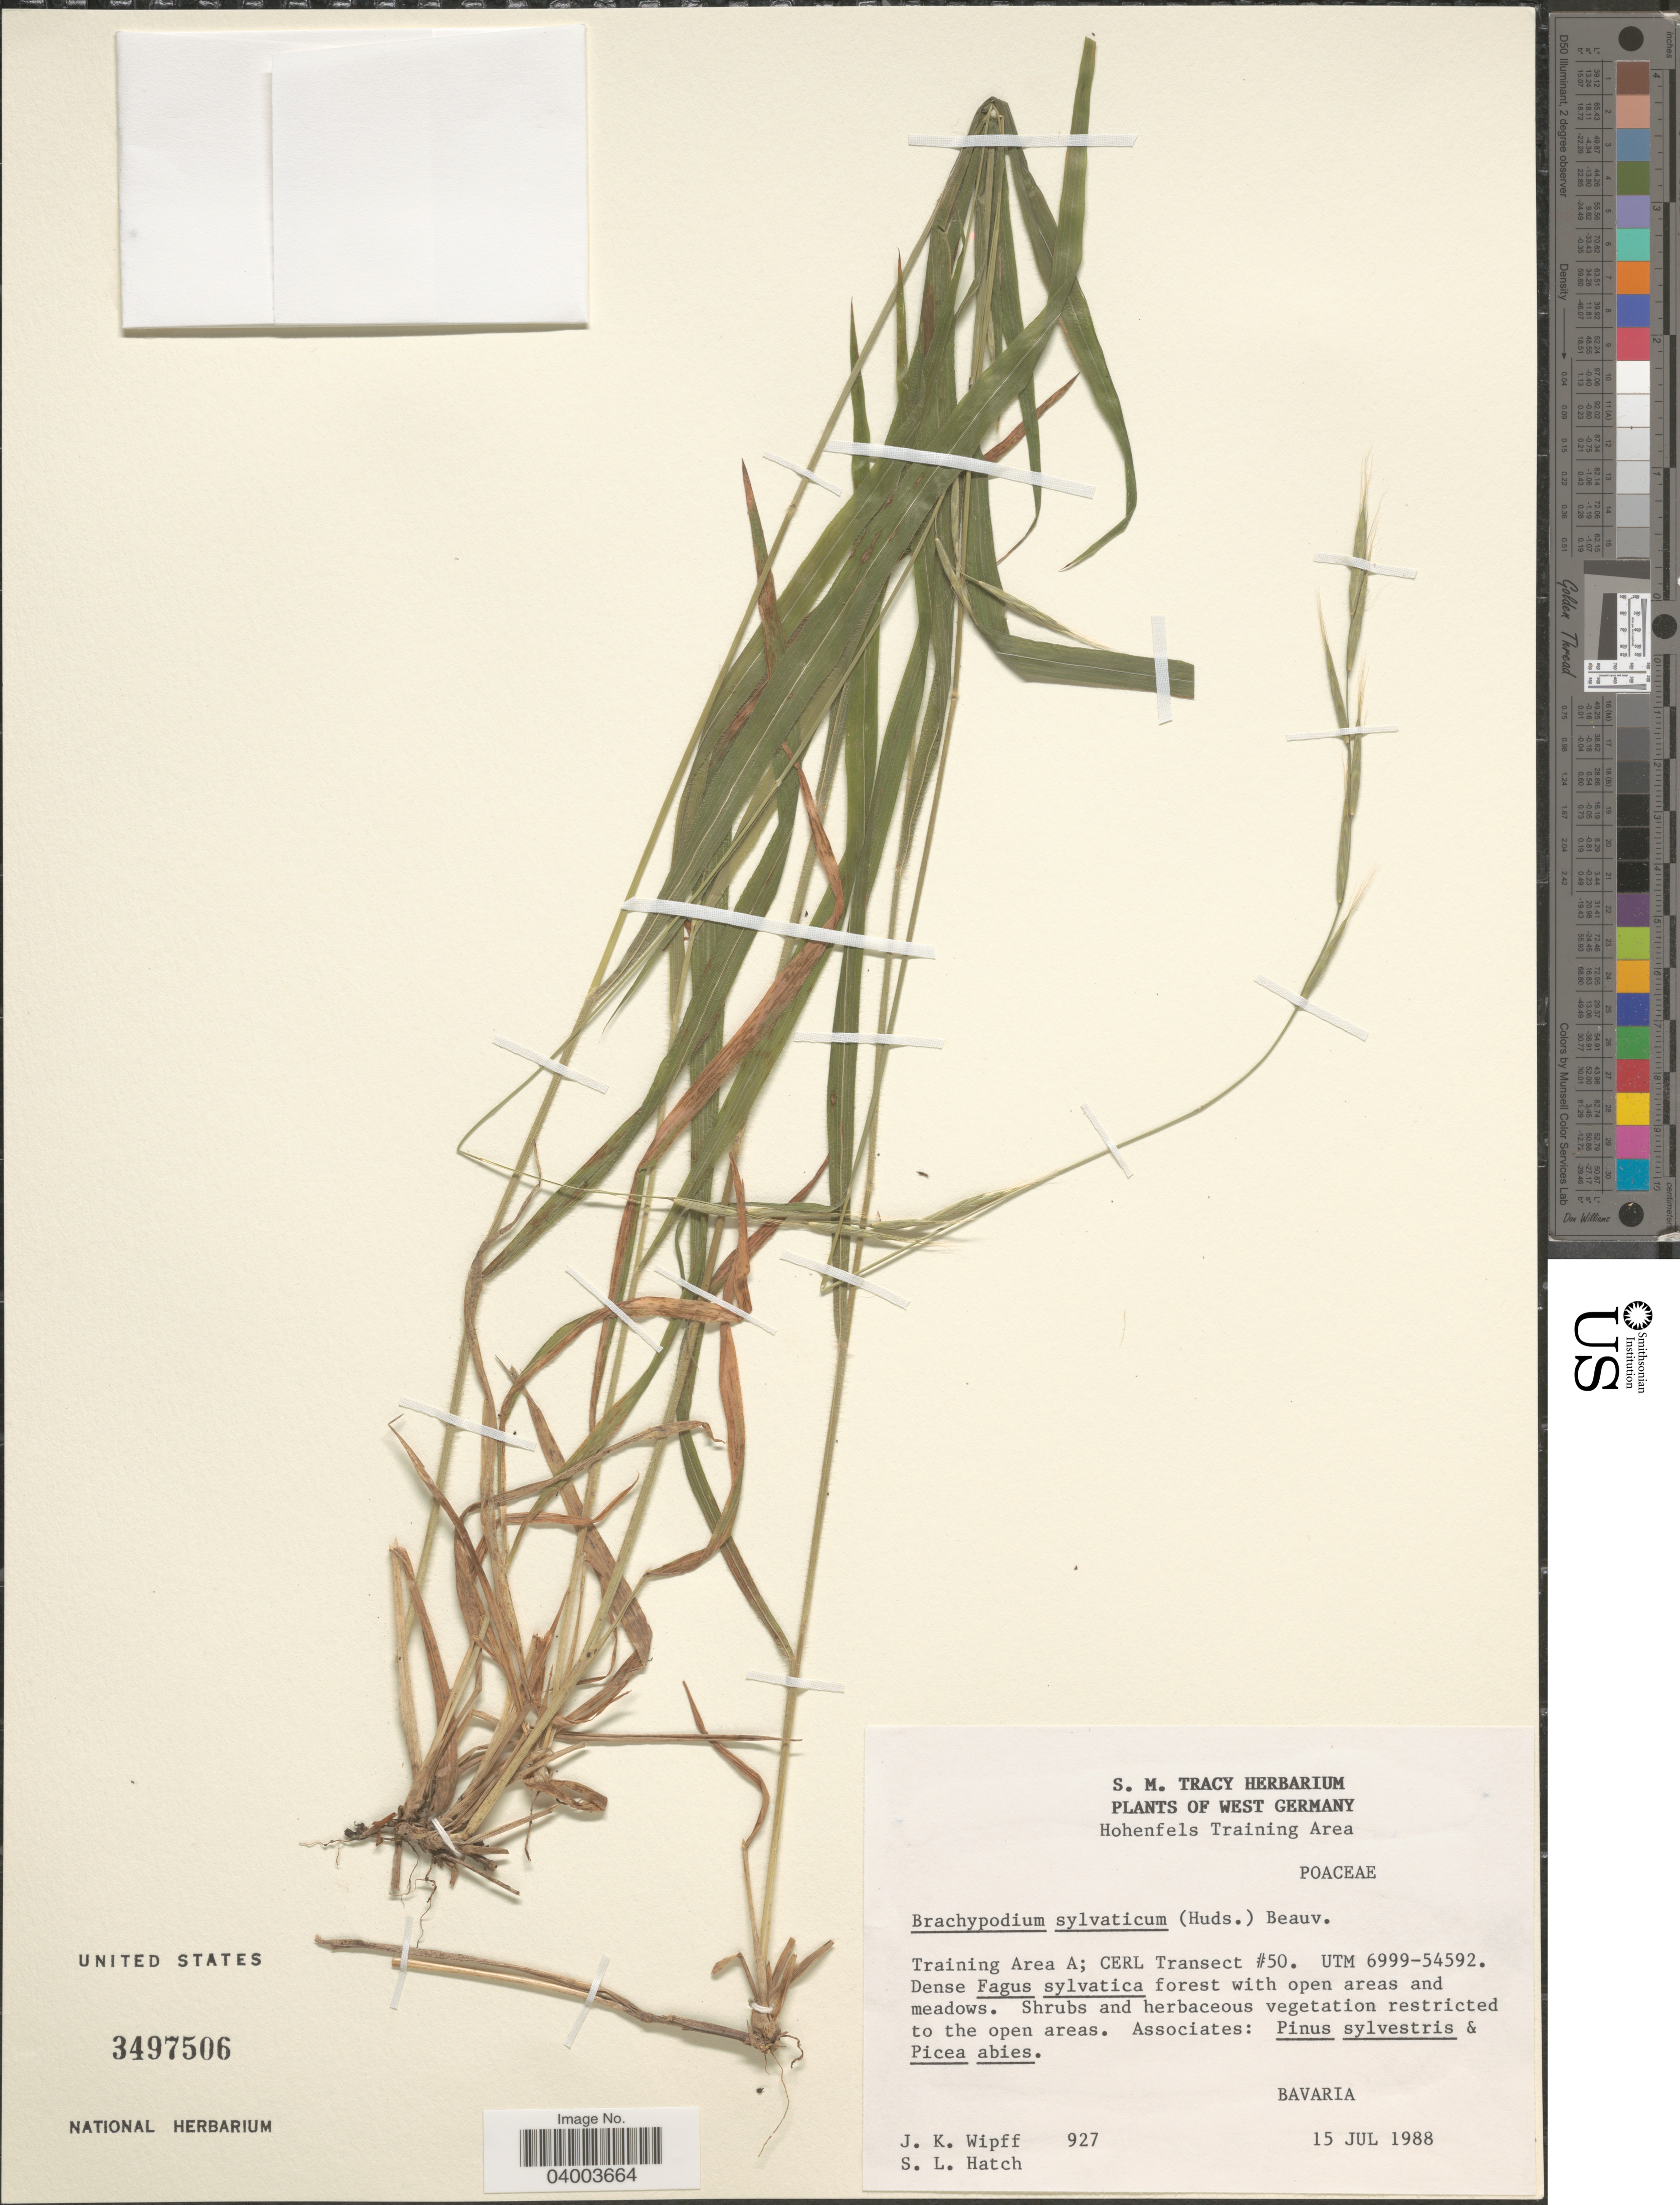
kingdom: Plantae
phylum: Tracheophyta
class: Liliopsida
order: Poales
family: Poaceae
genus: Brachypodium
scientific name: Brachypodium sylvaticum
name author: (Huds.) P. Beauv.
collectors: J. K. Wipff & S. Hatch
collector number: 927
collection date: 1988-07-15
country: Germany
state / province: Bayern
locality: West Germany. Hohenfels Training Area. Training Area A; CERL Transect #50. UTM 6999-54592. Bavaria.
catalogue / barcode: US 3497506